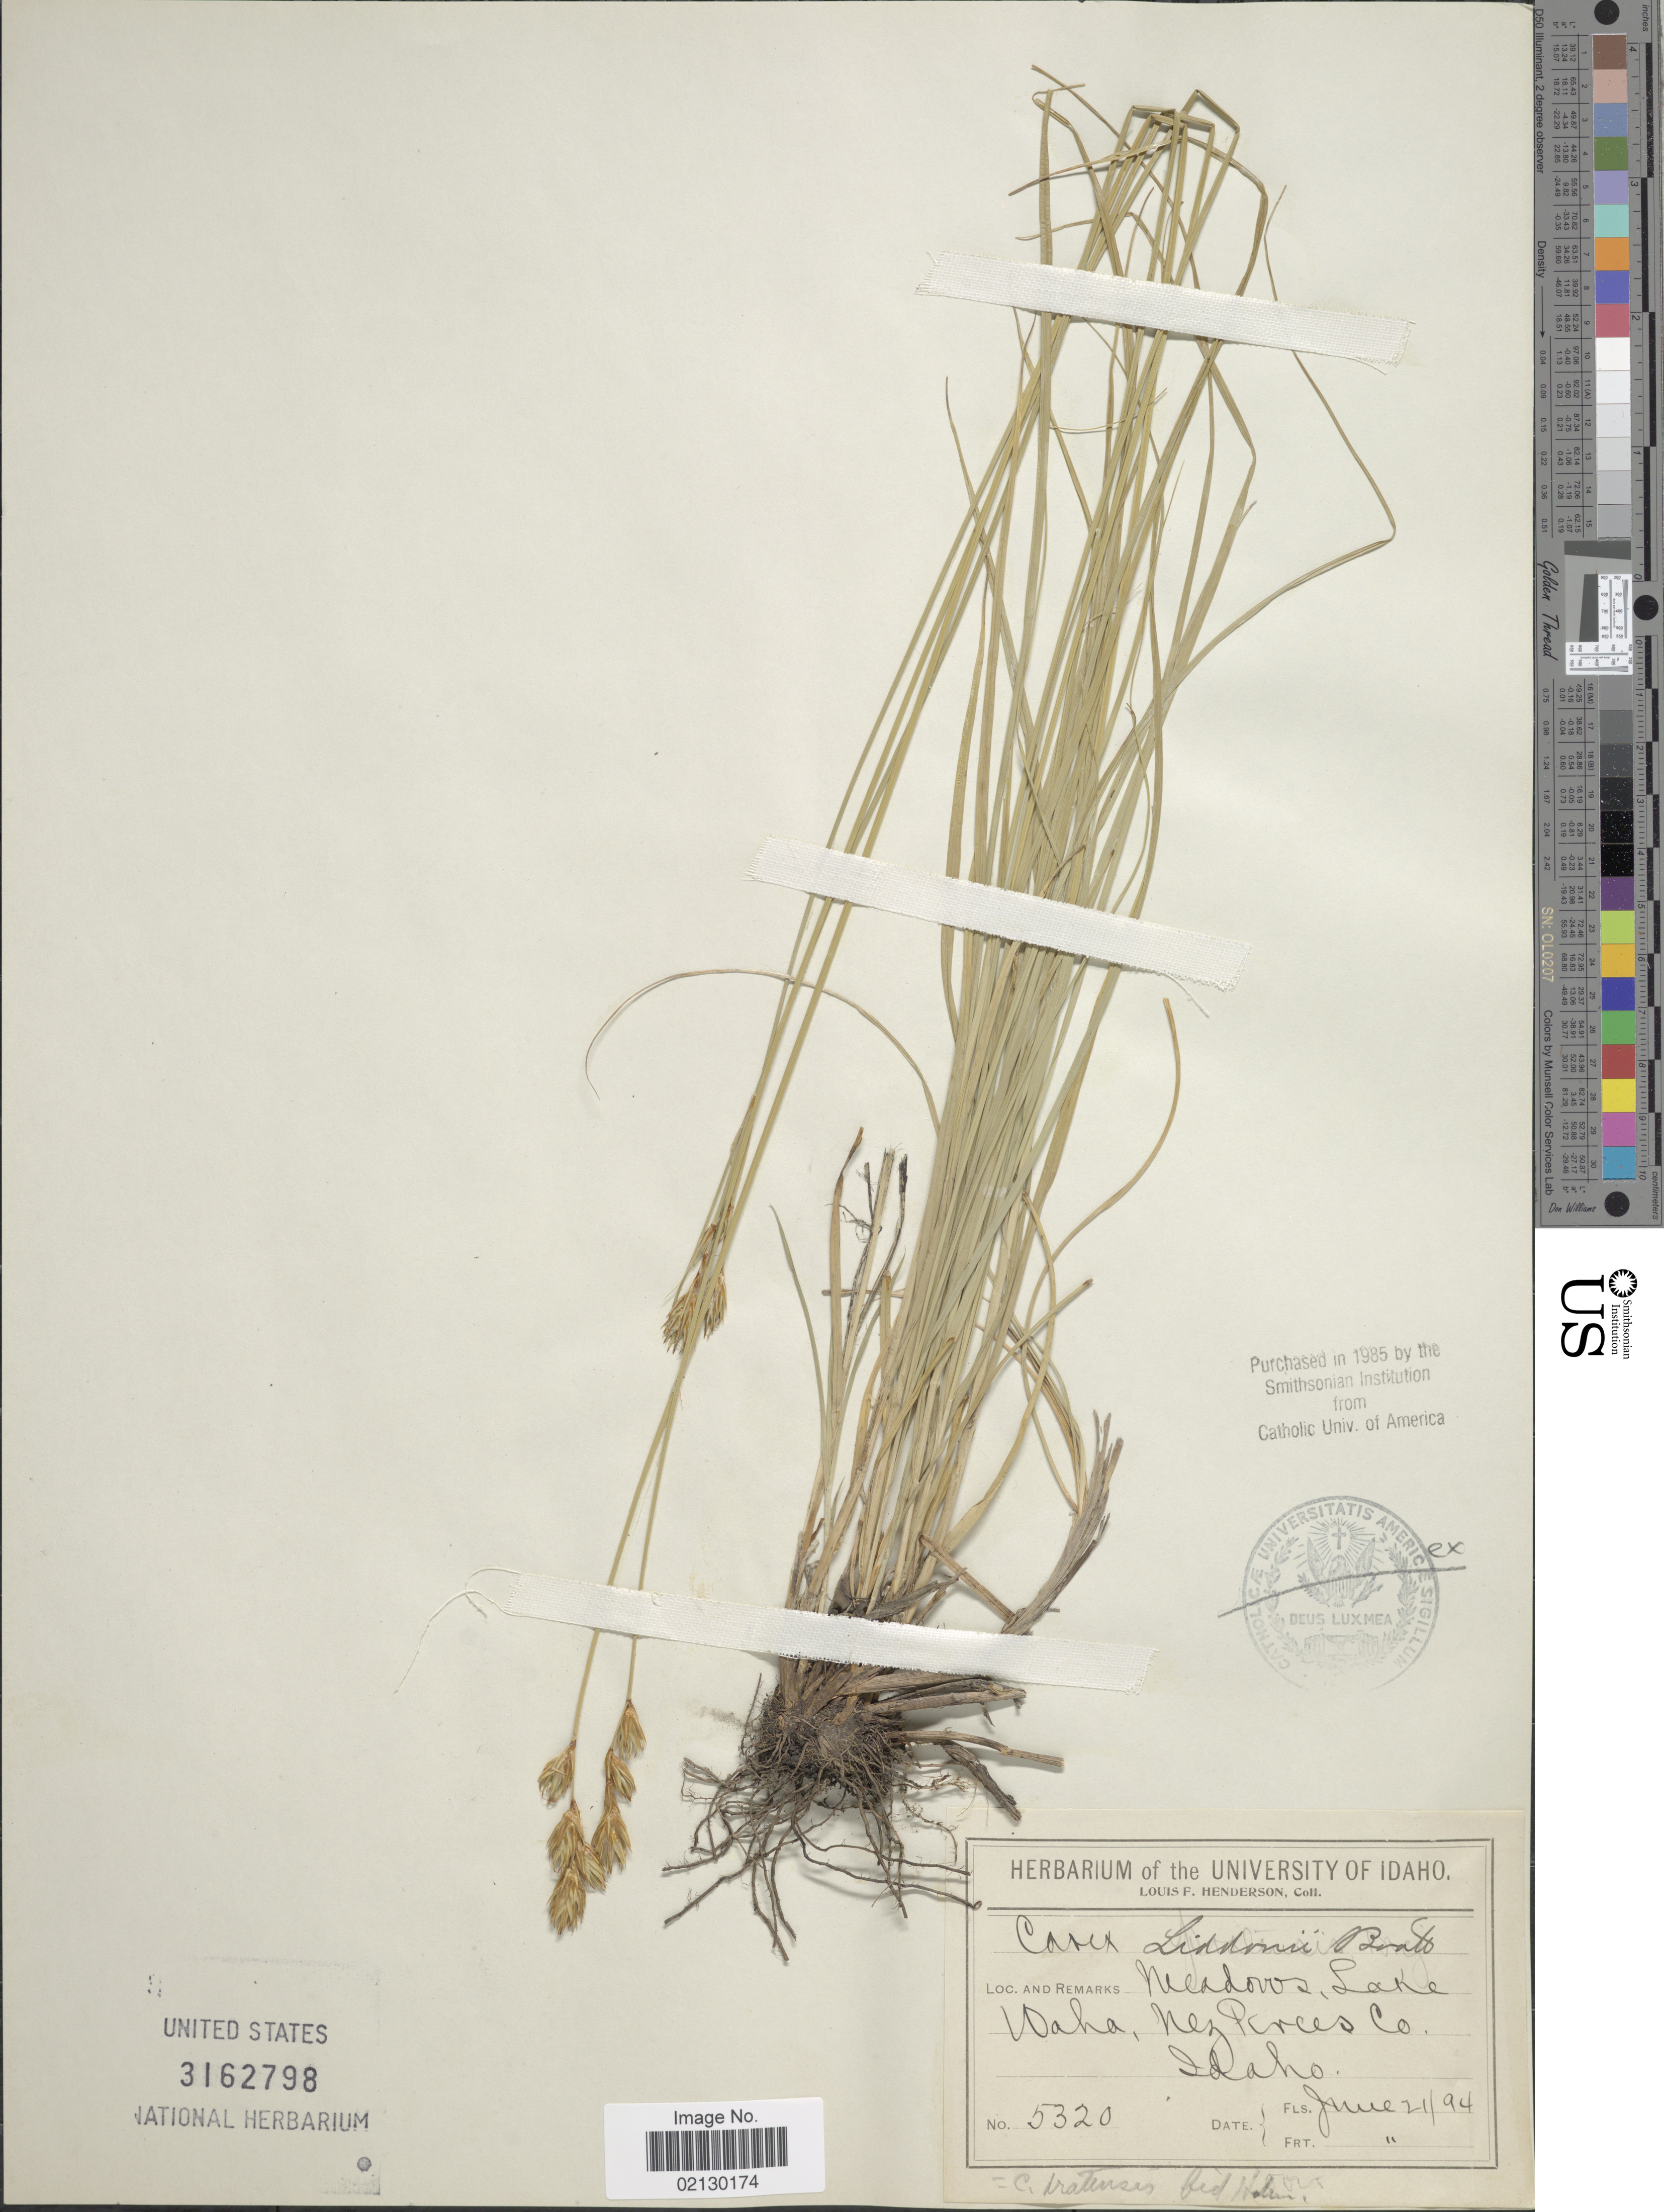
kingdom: Plantae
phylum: Tracheophyta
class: Liliopsida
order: Poales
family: Cyperaceae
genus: Carex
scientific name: Carex praticola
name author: Rydb.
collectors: L. Henderson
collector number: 5320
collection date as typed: Transcribed d/m/y: 21/6/94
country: United States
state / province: Idaho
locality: Meadows Lake, Waha, Nez Perces Co.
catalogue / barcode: US 3162798